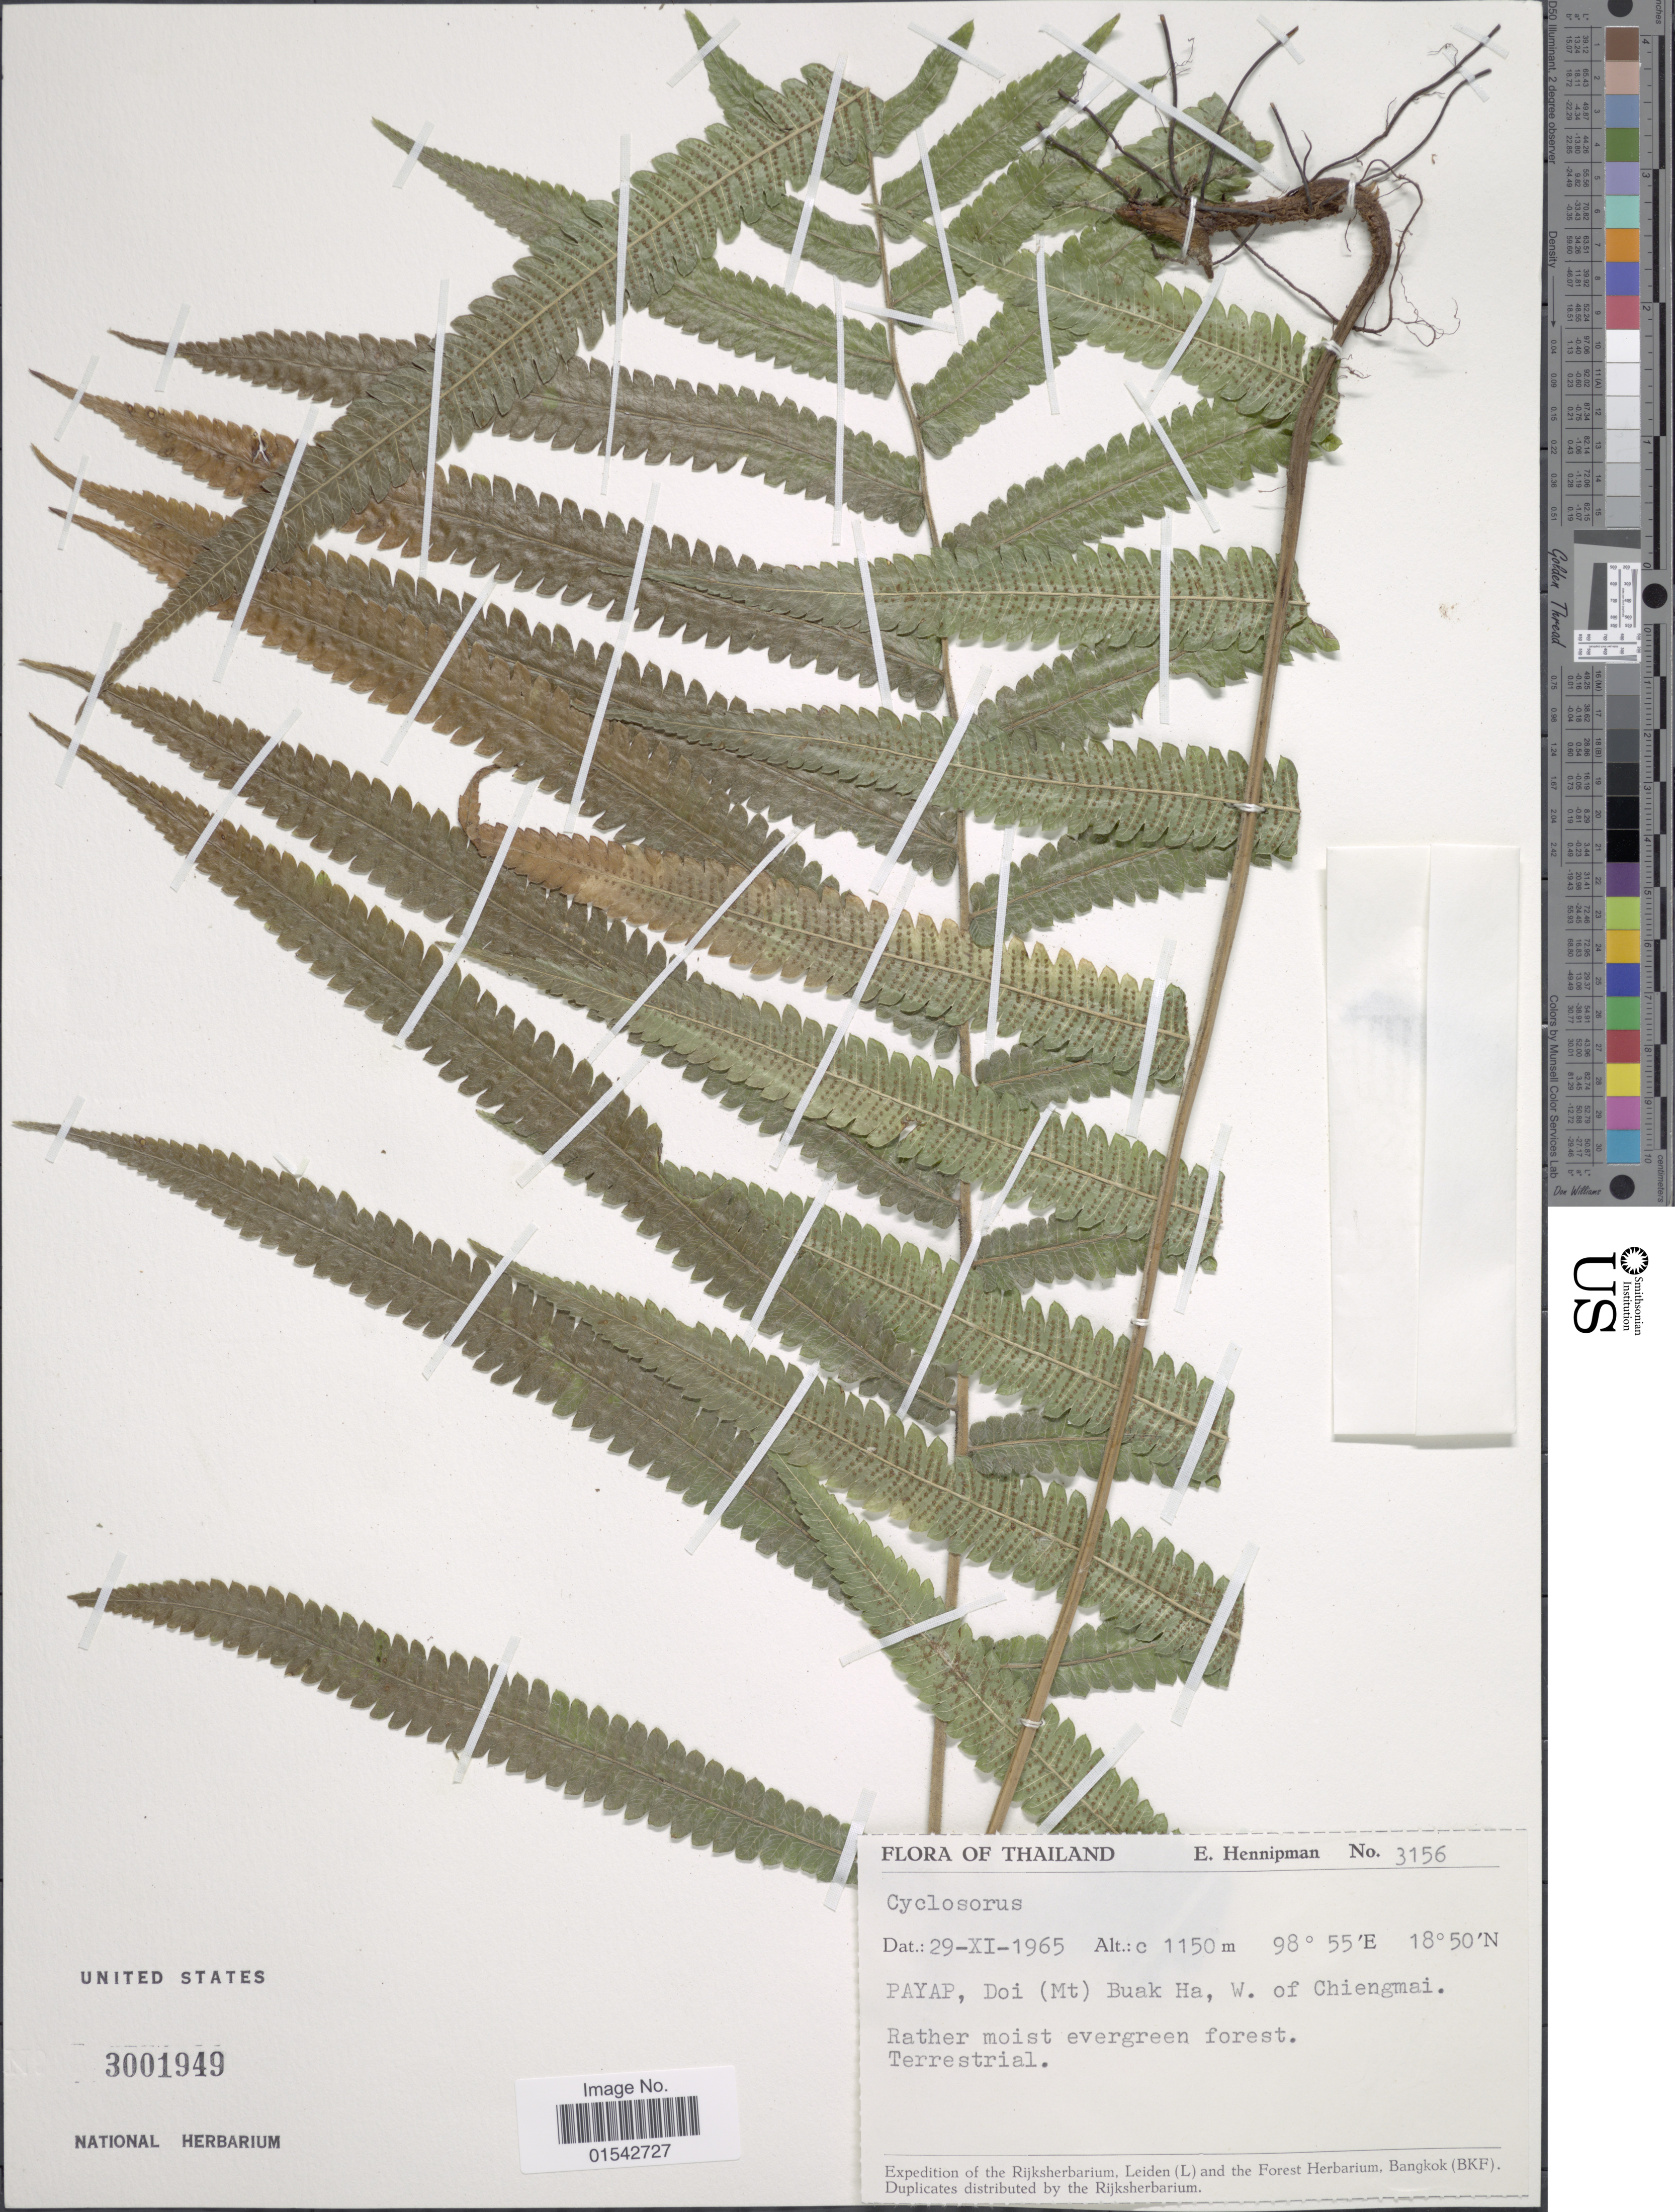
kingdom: Plantae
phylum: Tracheophyta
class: Polypodiopsida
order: Polypodiales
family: Thelypteridaceae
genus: Cyclosorus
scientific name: Cyclosorus sp.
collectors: E. Hennipman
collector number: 3156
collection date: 1965-11-29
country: Thailand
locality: Payap, Doi (Mt) Buak Ha, W. of Chiengmai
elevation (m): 1150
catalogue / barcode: US 3001949